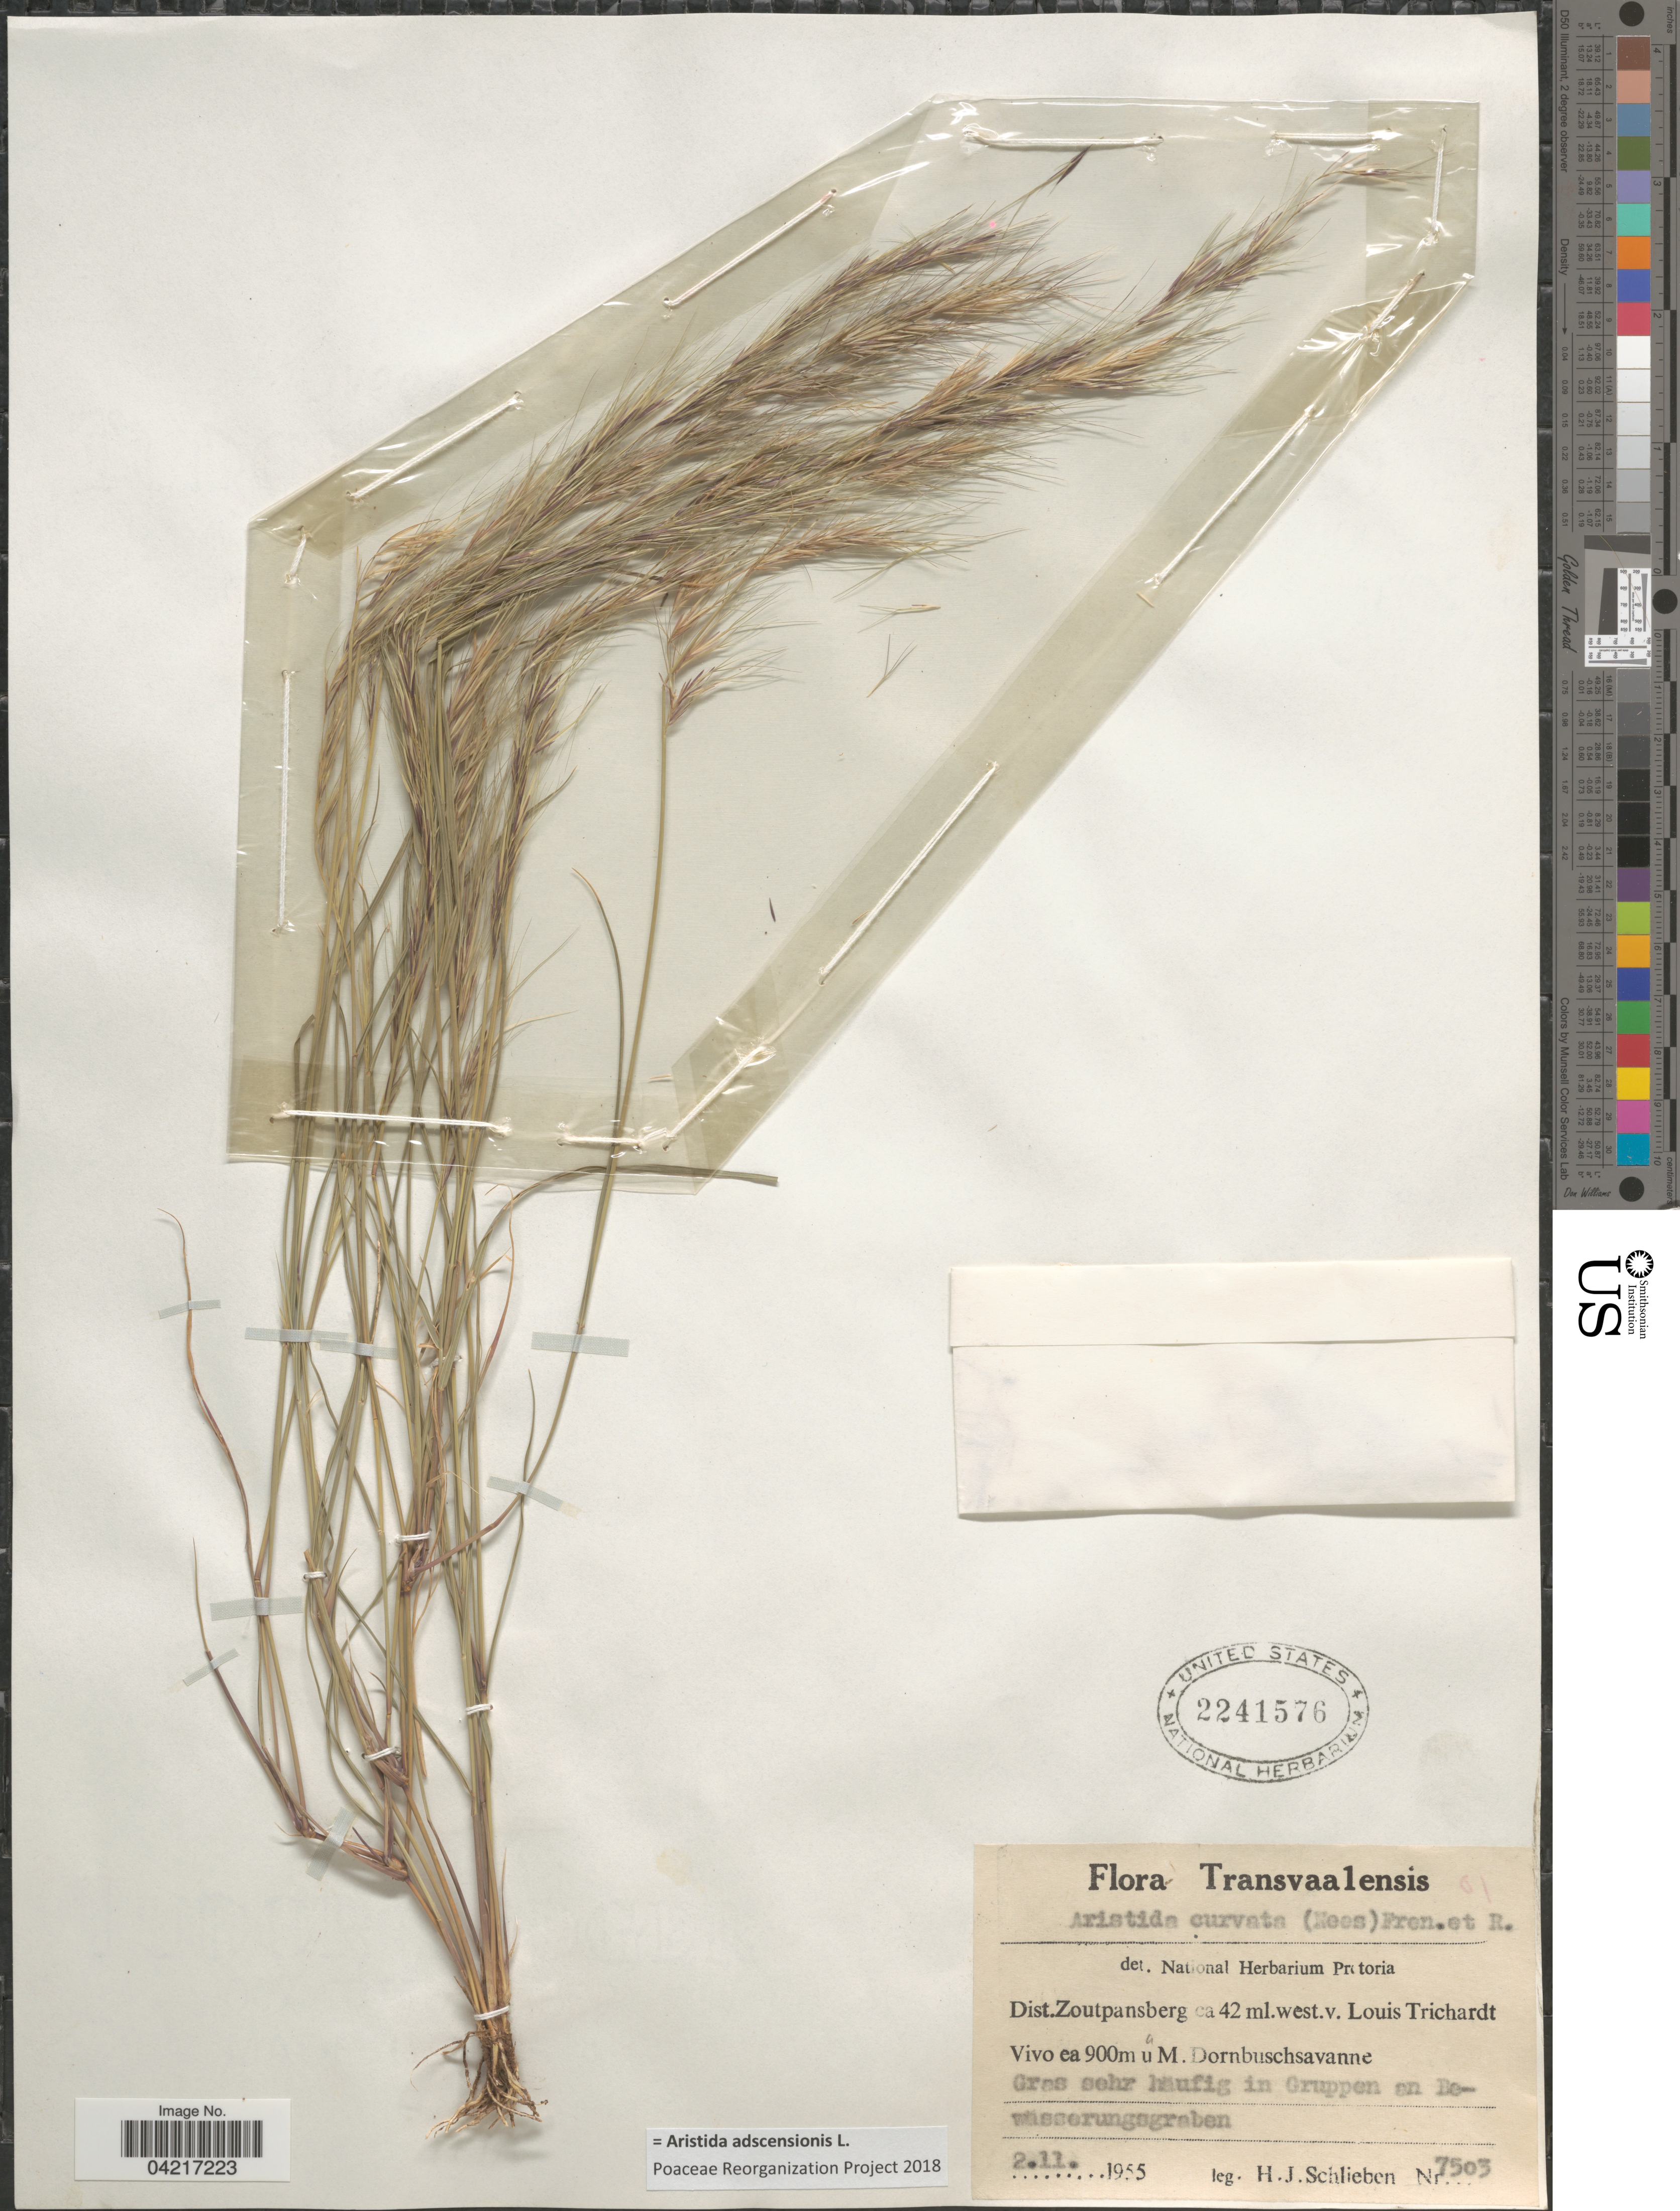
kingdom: Plantae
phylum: Tracheophyta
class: Liliopsida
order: Poales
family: Poaceae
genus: Aristida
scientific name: Aristida adscensionis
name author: L.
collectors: H. J. Schlieben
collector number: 7503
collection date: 1955-11-02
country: South Africa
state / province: Limpopo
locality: Transvaalensis. dist. Zoutpansberg ca 42 ml. west v. Louis Trichardt. Dornbuschsavanne.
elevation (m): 900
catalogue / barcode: US 2241576